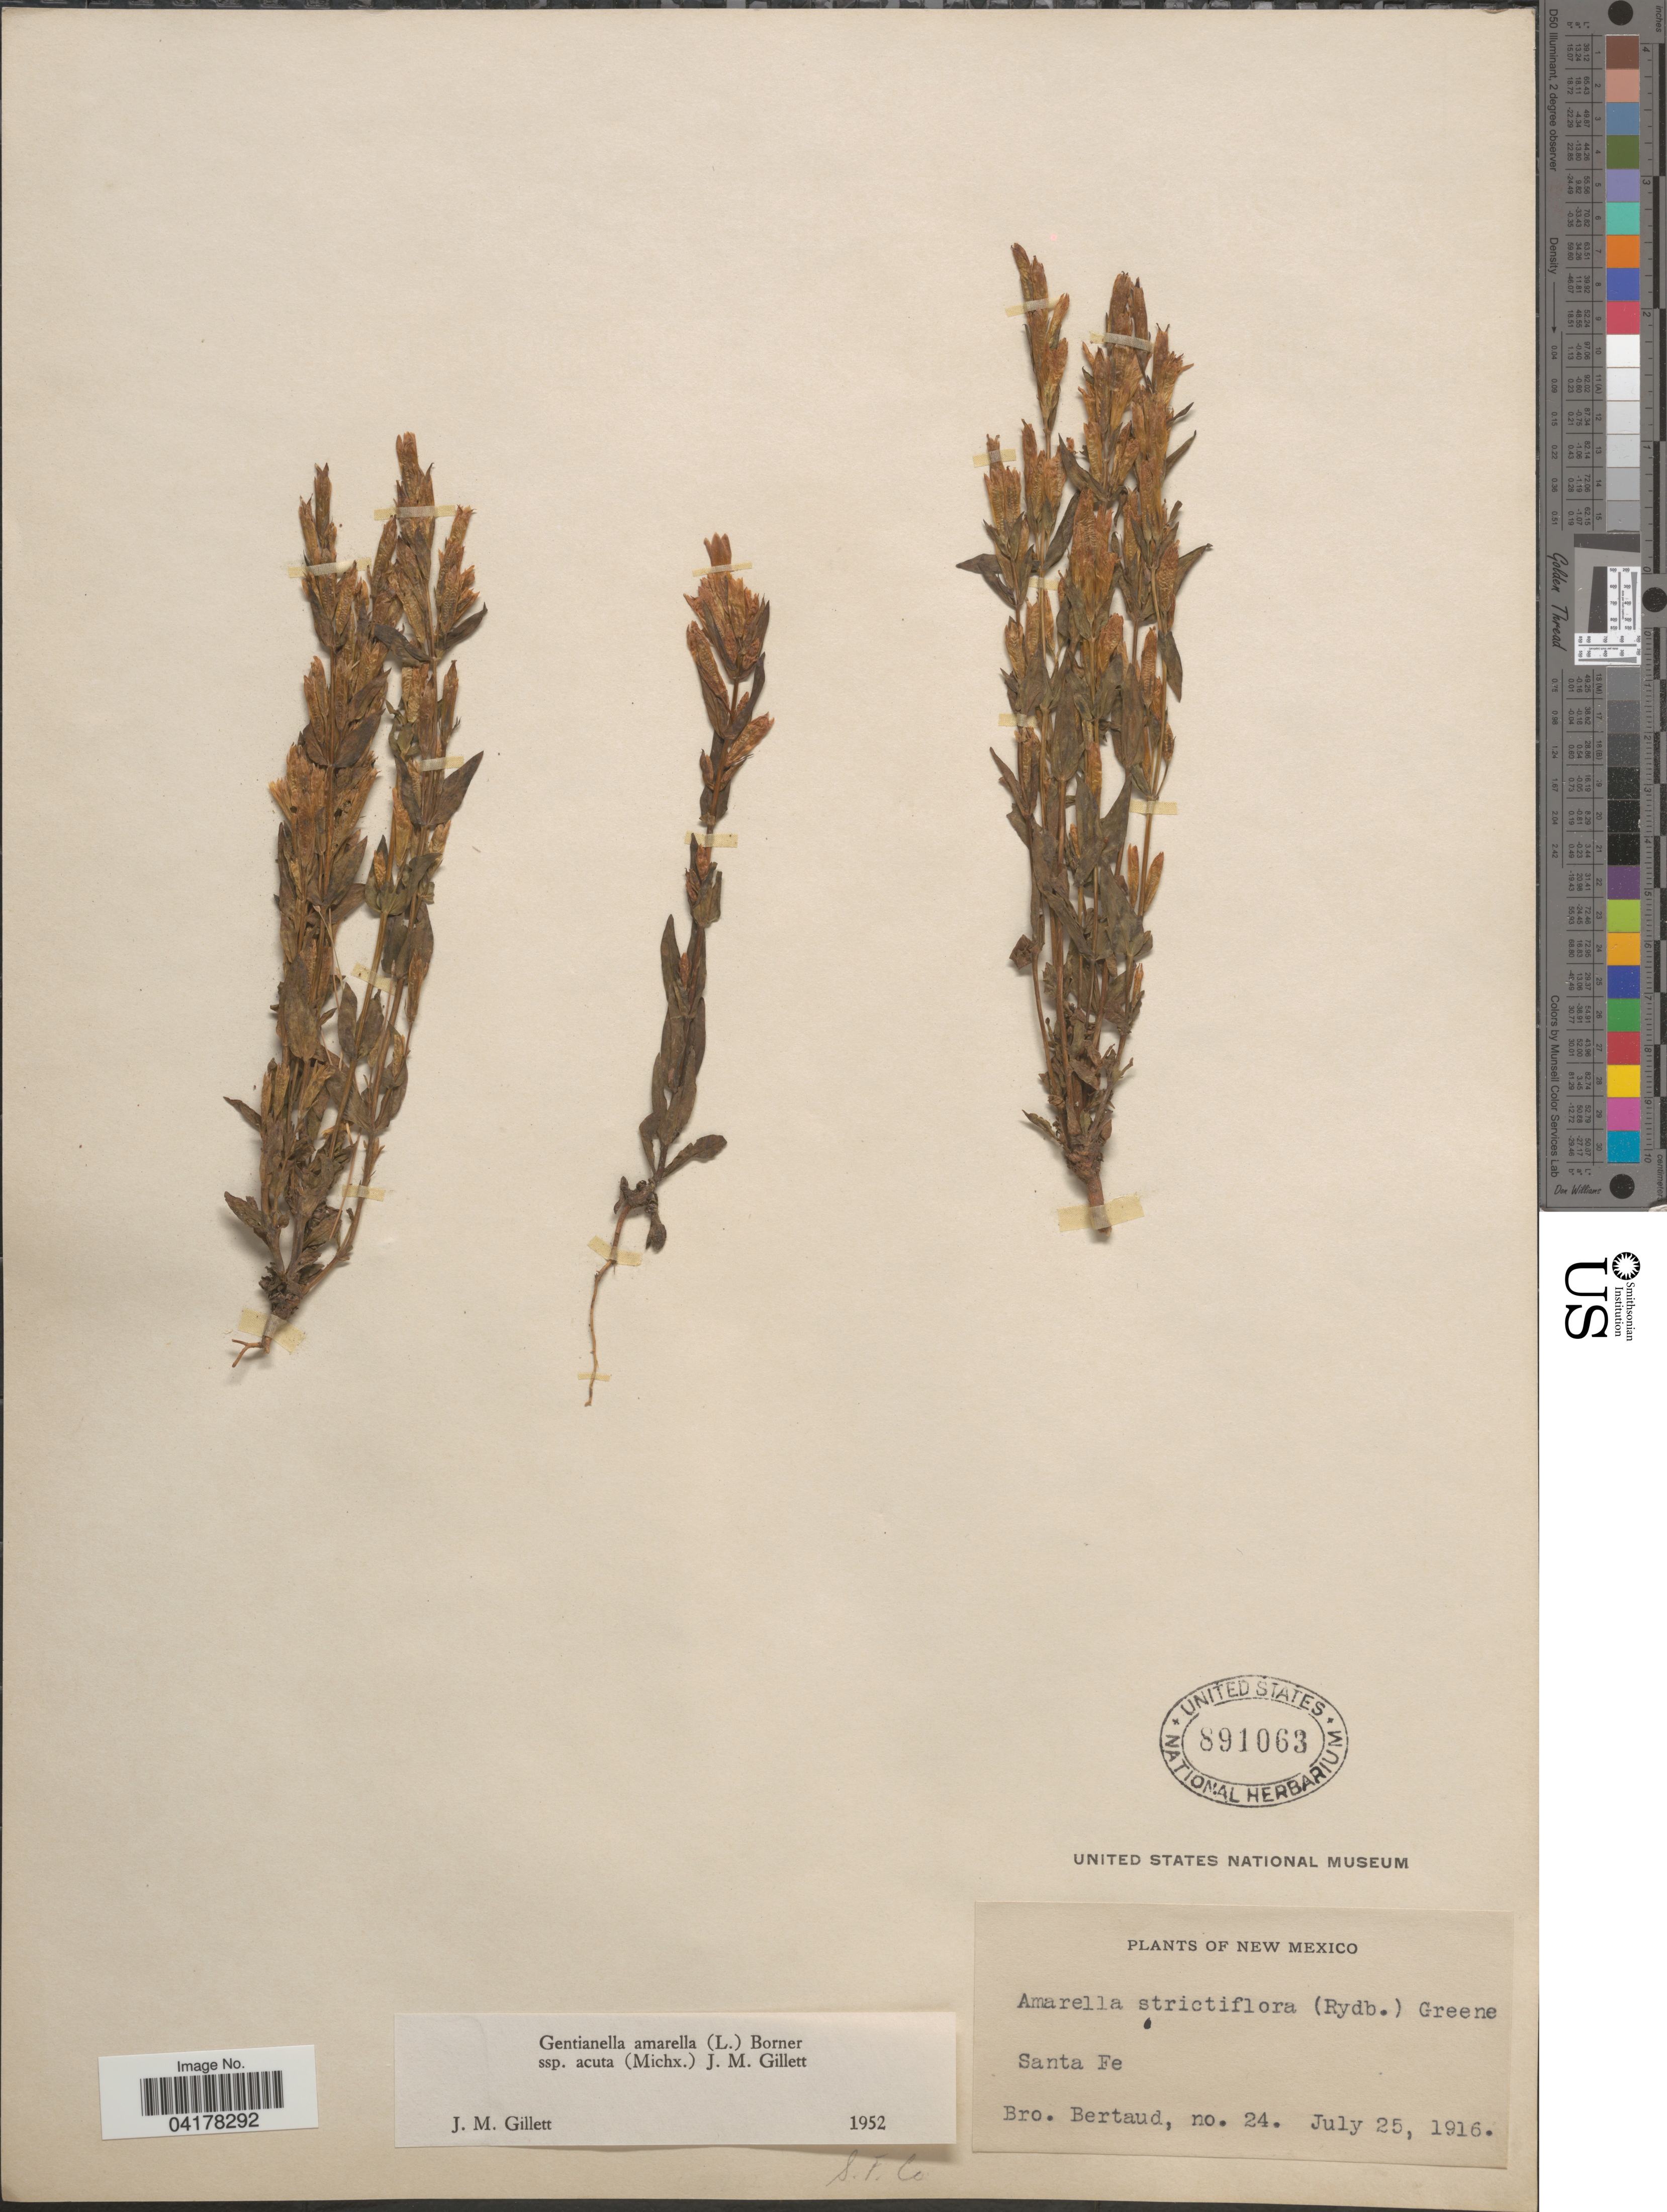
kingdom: Plantae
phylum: Tracheophyta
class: Magnoliopsida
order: Gentianales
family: Gentianaceae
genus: Gentianella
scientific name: Gentianella amarella subsp. acuta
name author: (Michx.) J.M. Gillett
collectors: Bro. Bertaud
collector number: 24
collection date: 1916-07-25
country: United States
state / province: New Mexico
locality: Santa Fe.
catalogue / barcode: US 891063